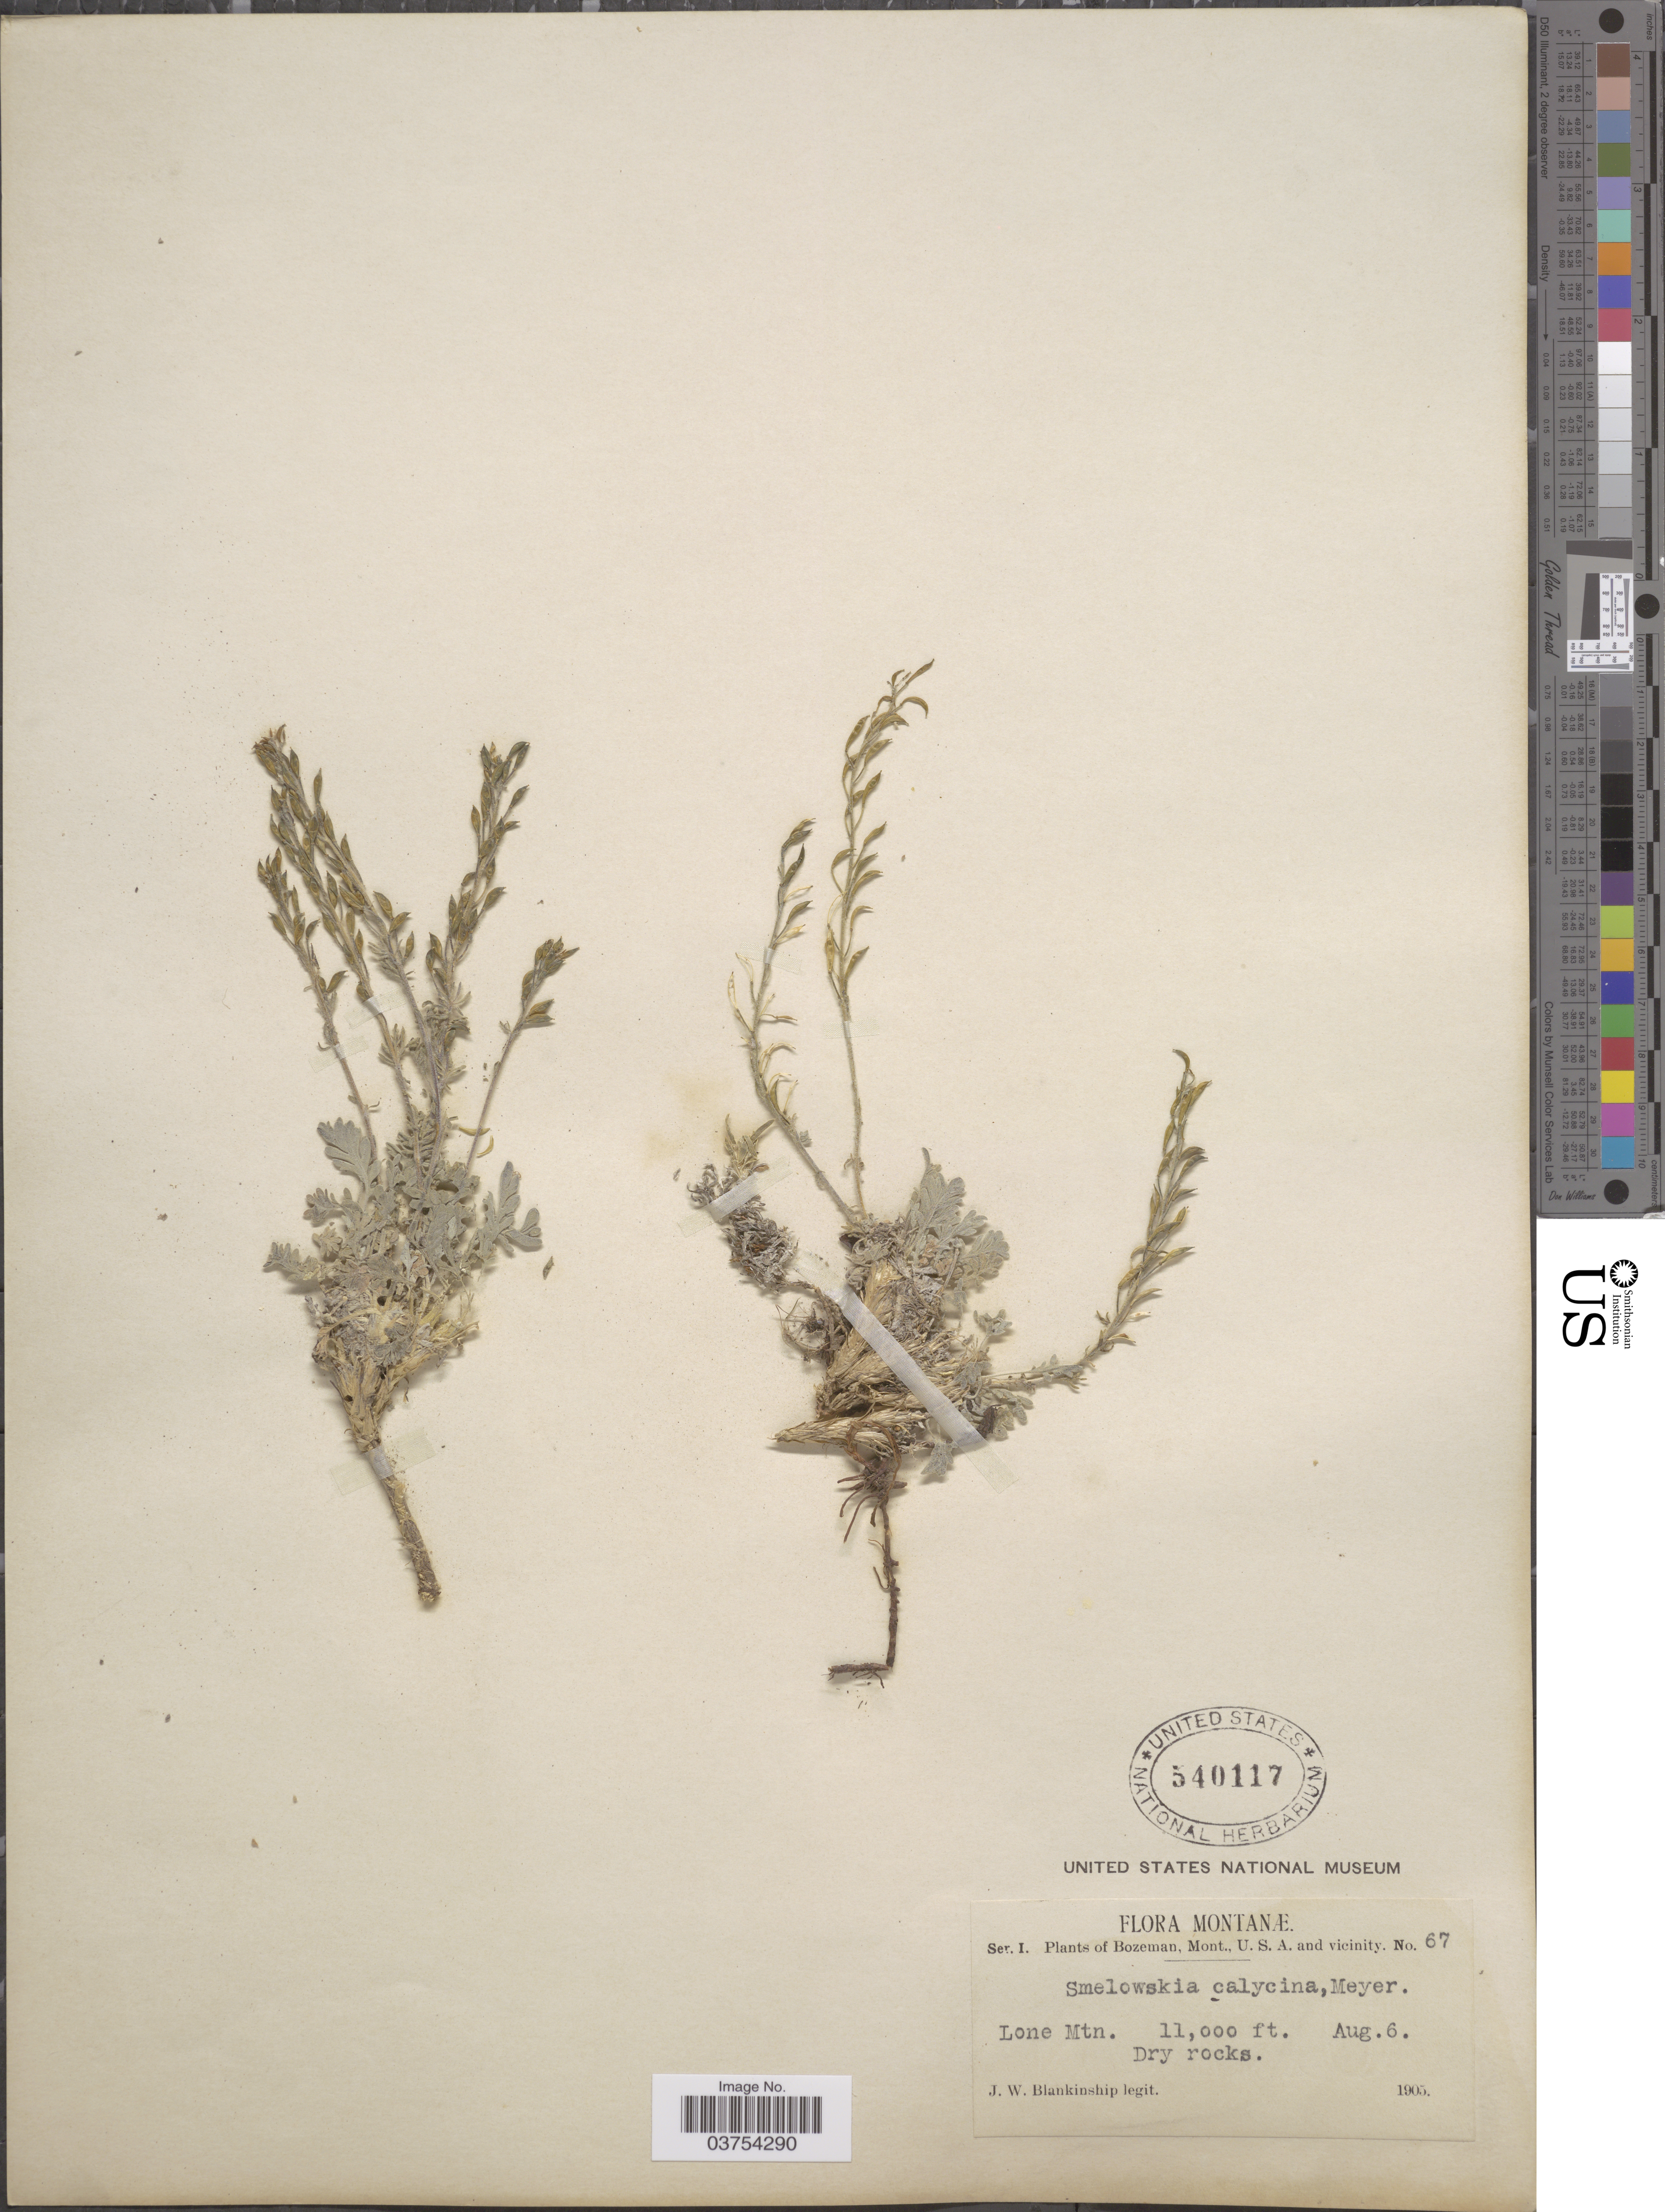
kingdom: Plantae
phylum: Tracheophyta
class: Magnoliopsida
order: Brassicales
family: Brassicaceae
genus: Smelowskia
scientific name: Smelowskia calycina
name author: (Stephan) C.A. Mey.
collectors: J. W. Blankinship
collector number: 67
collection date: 1905-08-06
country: United States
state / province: Montana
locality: Bozeman, Mont., U.S.A. and vicinity. Lone Mtn.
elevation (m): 3353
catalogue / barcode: US 540117